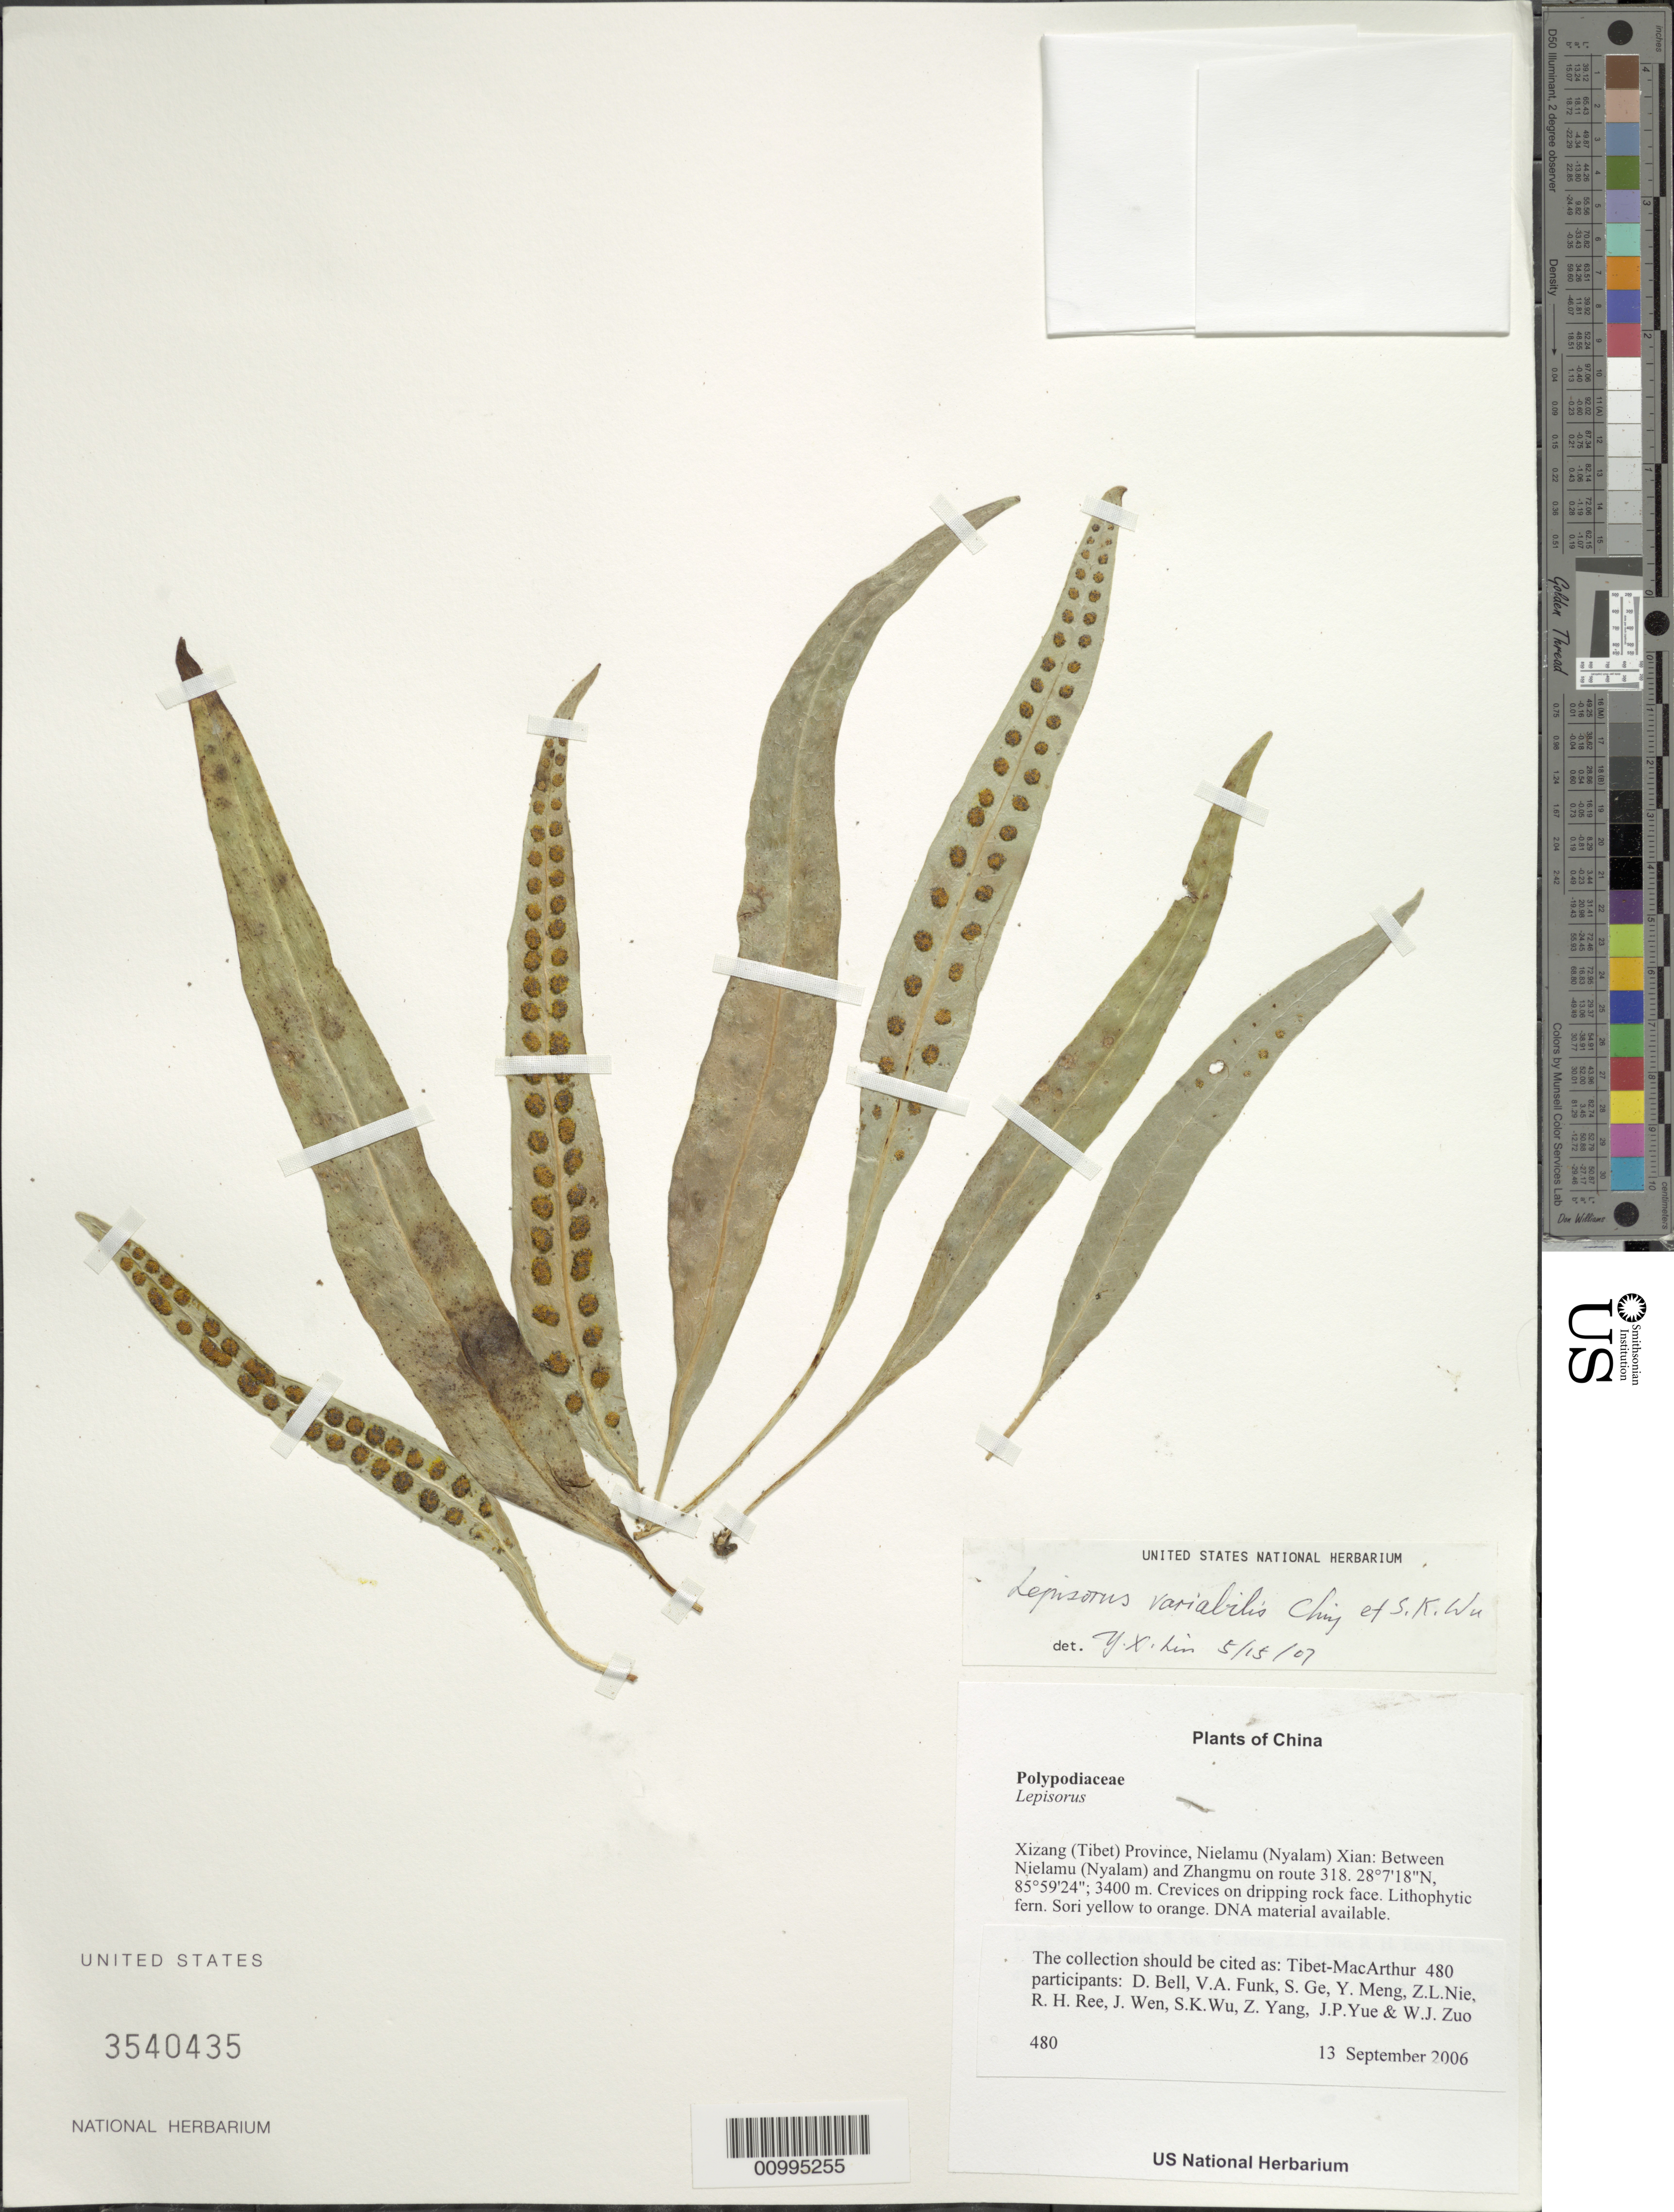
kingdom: Plantae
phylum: Tracheophyta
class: Polypodiopsida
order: Polypodiales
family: Polypodiaceae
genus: Lepisorus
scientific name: Lepisorus variabilis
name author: Ching & S.K. Wu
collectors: Tibet-MacArthur, D. A. Bell, V. Funk, S. Ge, Y. Meng, Z. Nie, R. Ree, H. Sun, J. Wen, Z. Yang, J. Yue, Z. Zhou & W. Zuo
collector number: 480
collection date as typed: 13 Sep 2006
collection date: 2006-09-13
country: China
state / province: Xizang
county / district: Nielamu (Nyalam) Xian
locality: Between Nielamu (Nyalam) and Zhangmu on route 318.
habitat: Rocky slopes, cliff bases and disturbed areas beside road. Crevices on dripping rock face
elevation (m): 3400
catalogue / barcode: US 3540435